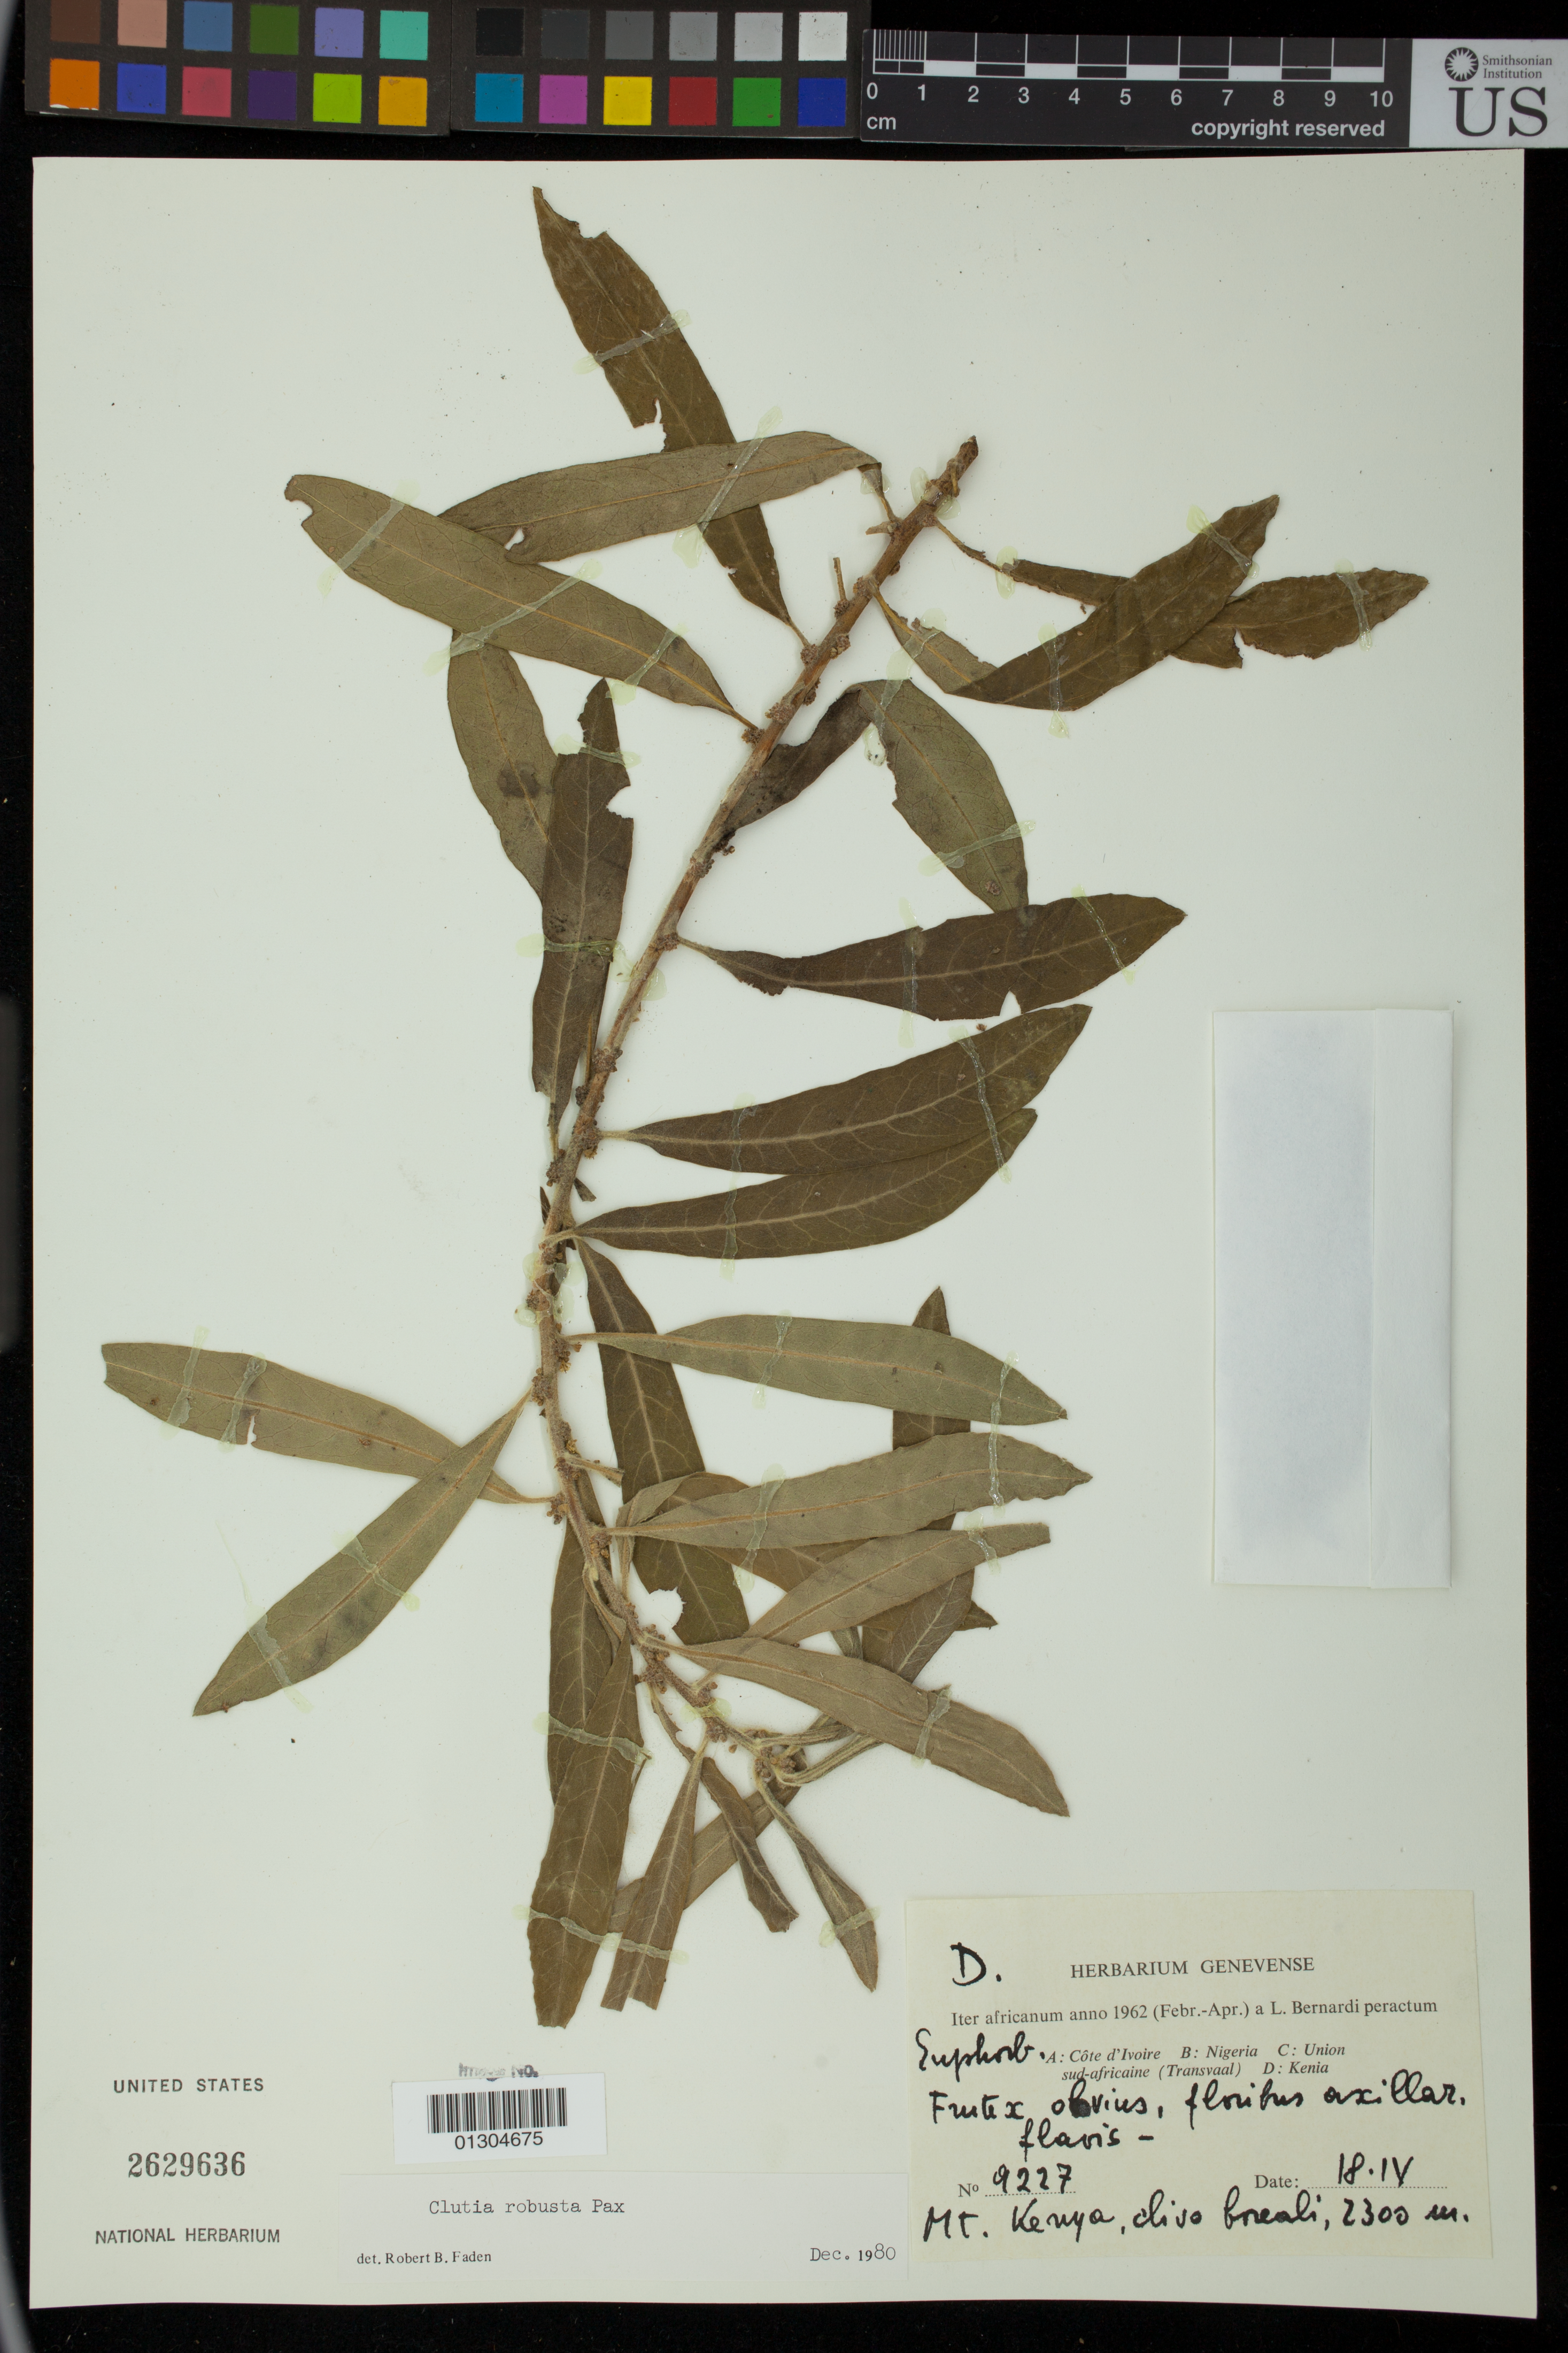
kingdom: Plantae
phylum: Tracheophyta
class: Magnoliopsida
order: Malpighiales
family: Peraceae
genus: Clutia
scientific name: Clutia robusta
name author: Pax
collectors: L. Bernardi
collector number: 9227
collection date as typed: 18 Apr 1962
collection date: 1962-04-18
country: Kenya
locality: Mt. Kenya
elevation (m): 2300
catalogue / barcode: US 2629636